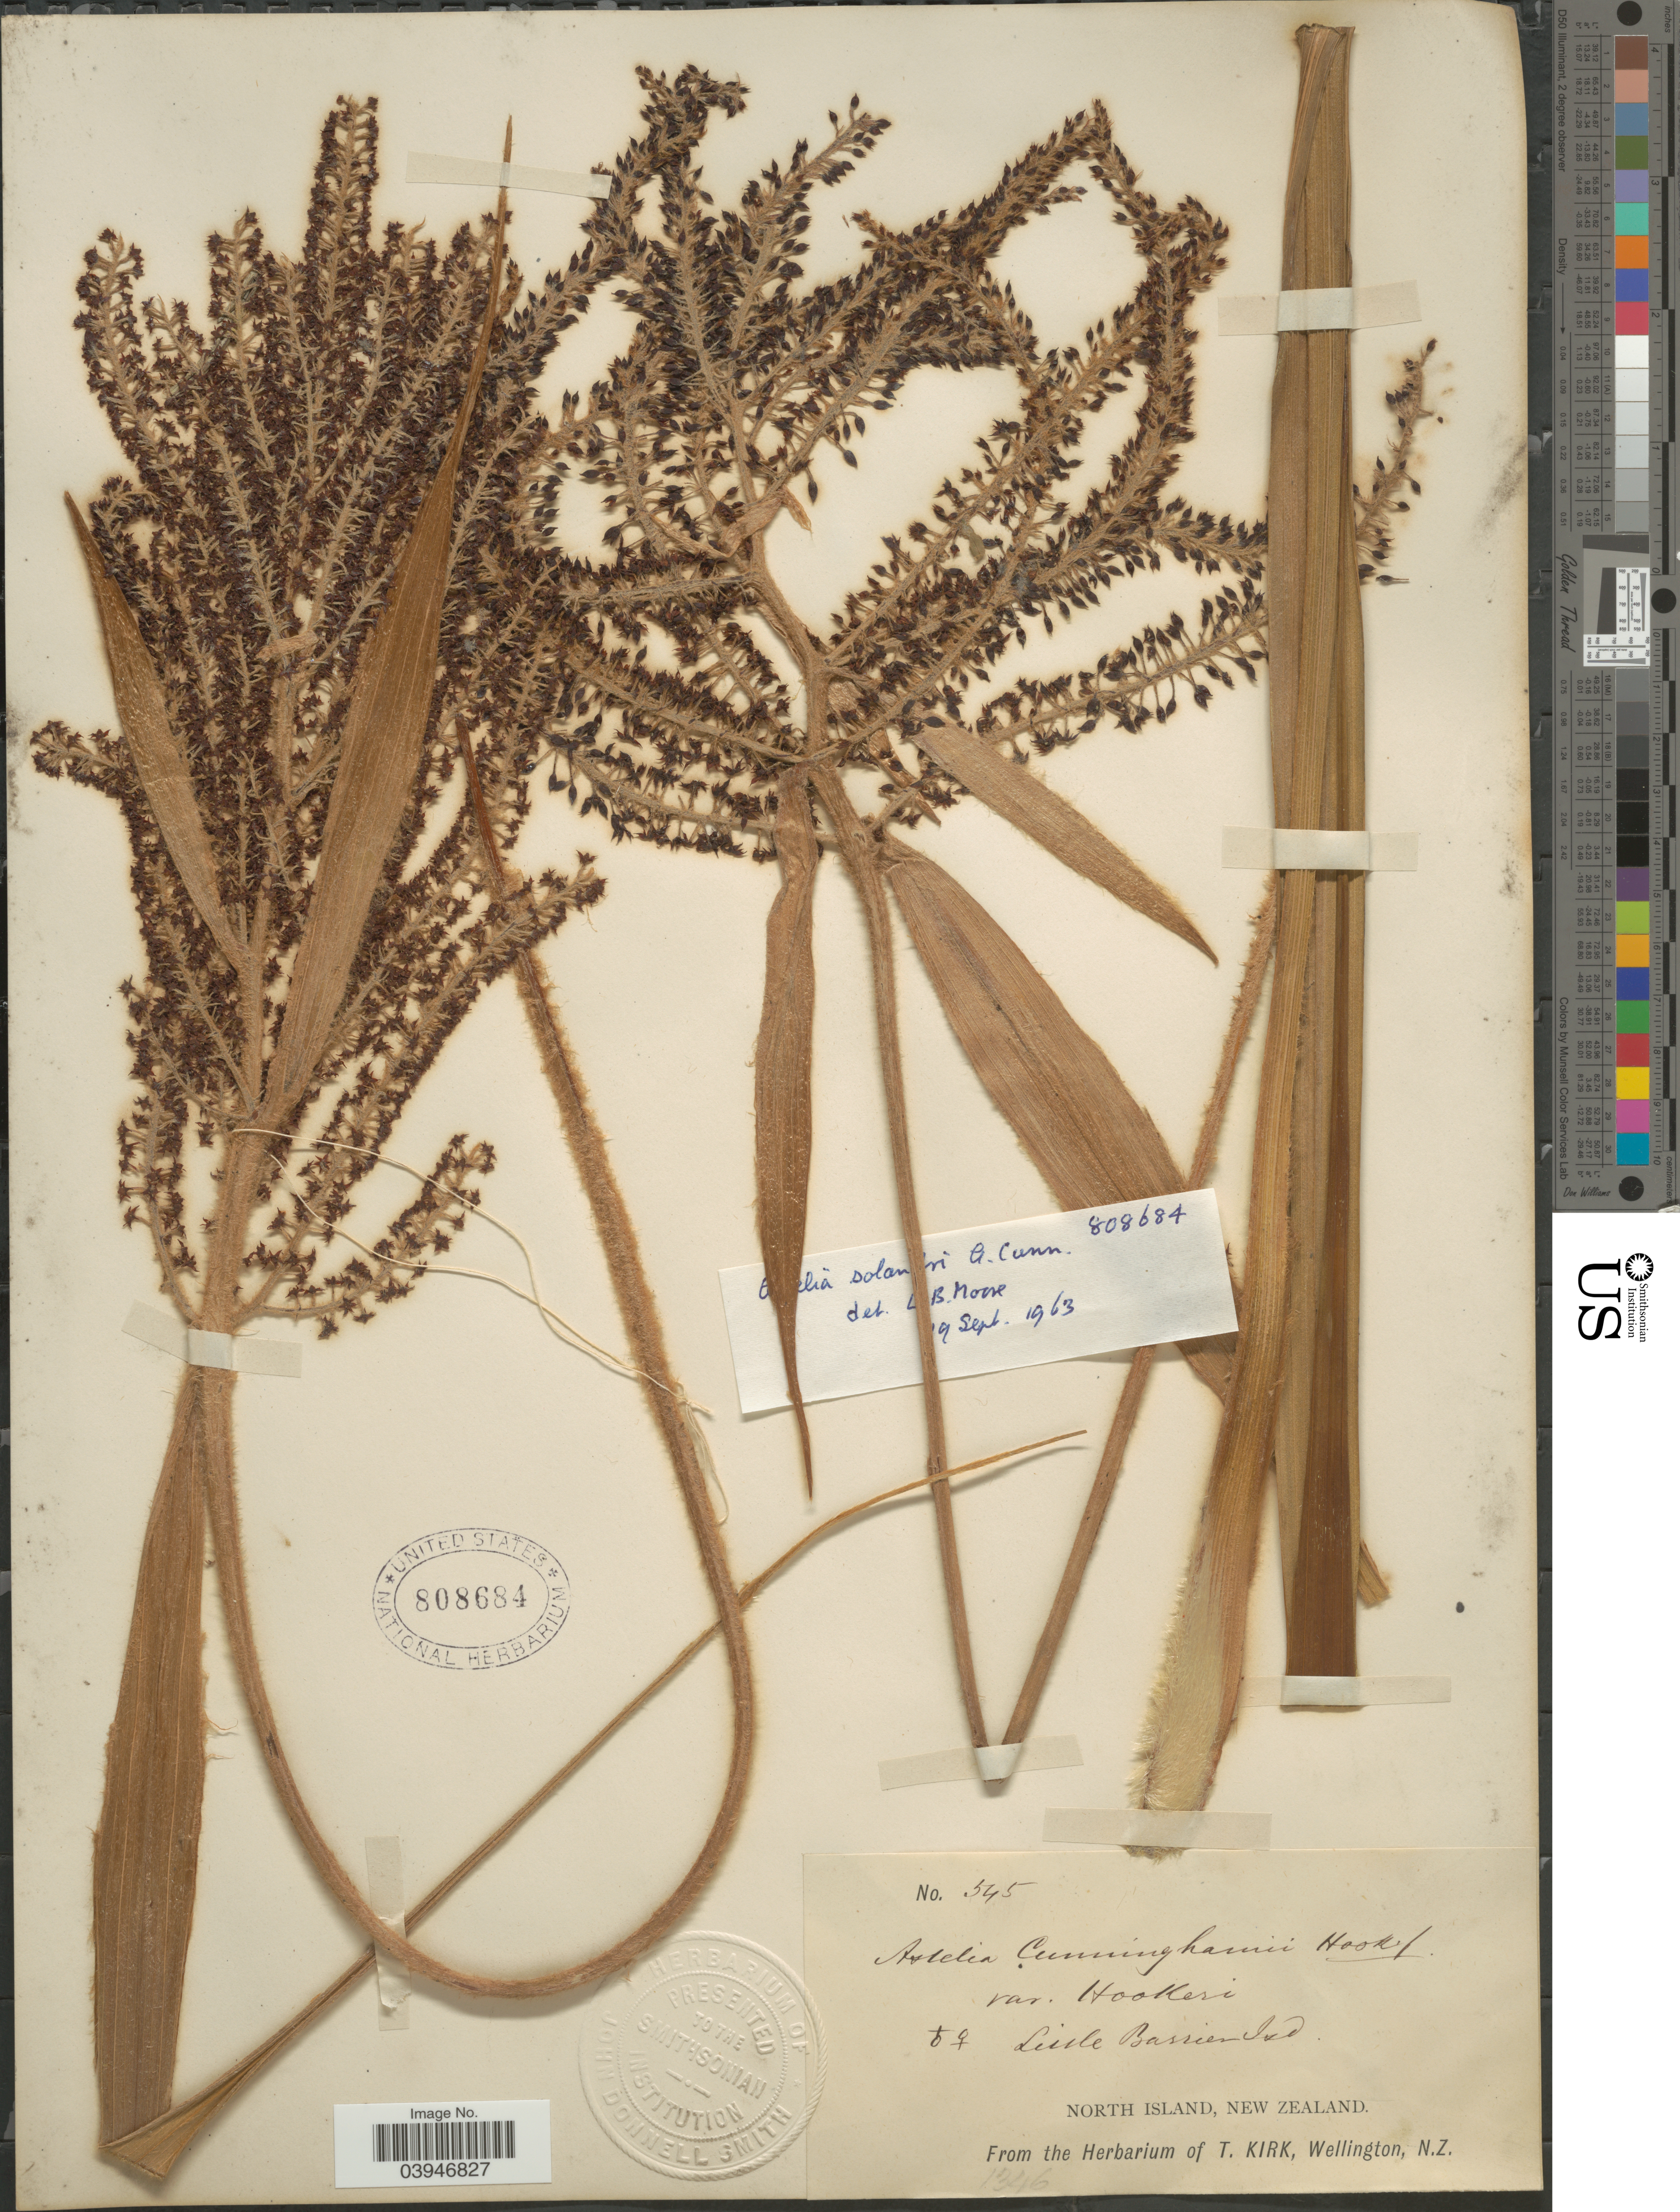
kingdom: Plantae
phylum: Tracheophyta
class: Liliopsida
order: Asparagales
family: Asteliaceae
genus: Astelia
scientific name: Astelia cunninghamii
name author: Hook. f.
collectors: ex herb. T. Kirk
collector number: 545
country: New Zealand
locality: Little Barrien Isd. North Island.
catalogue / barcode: US 808684